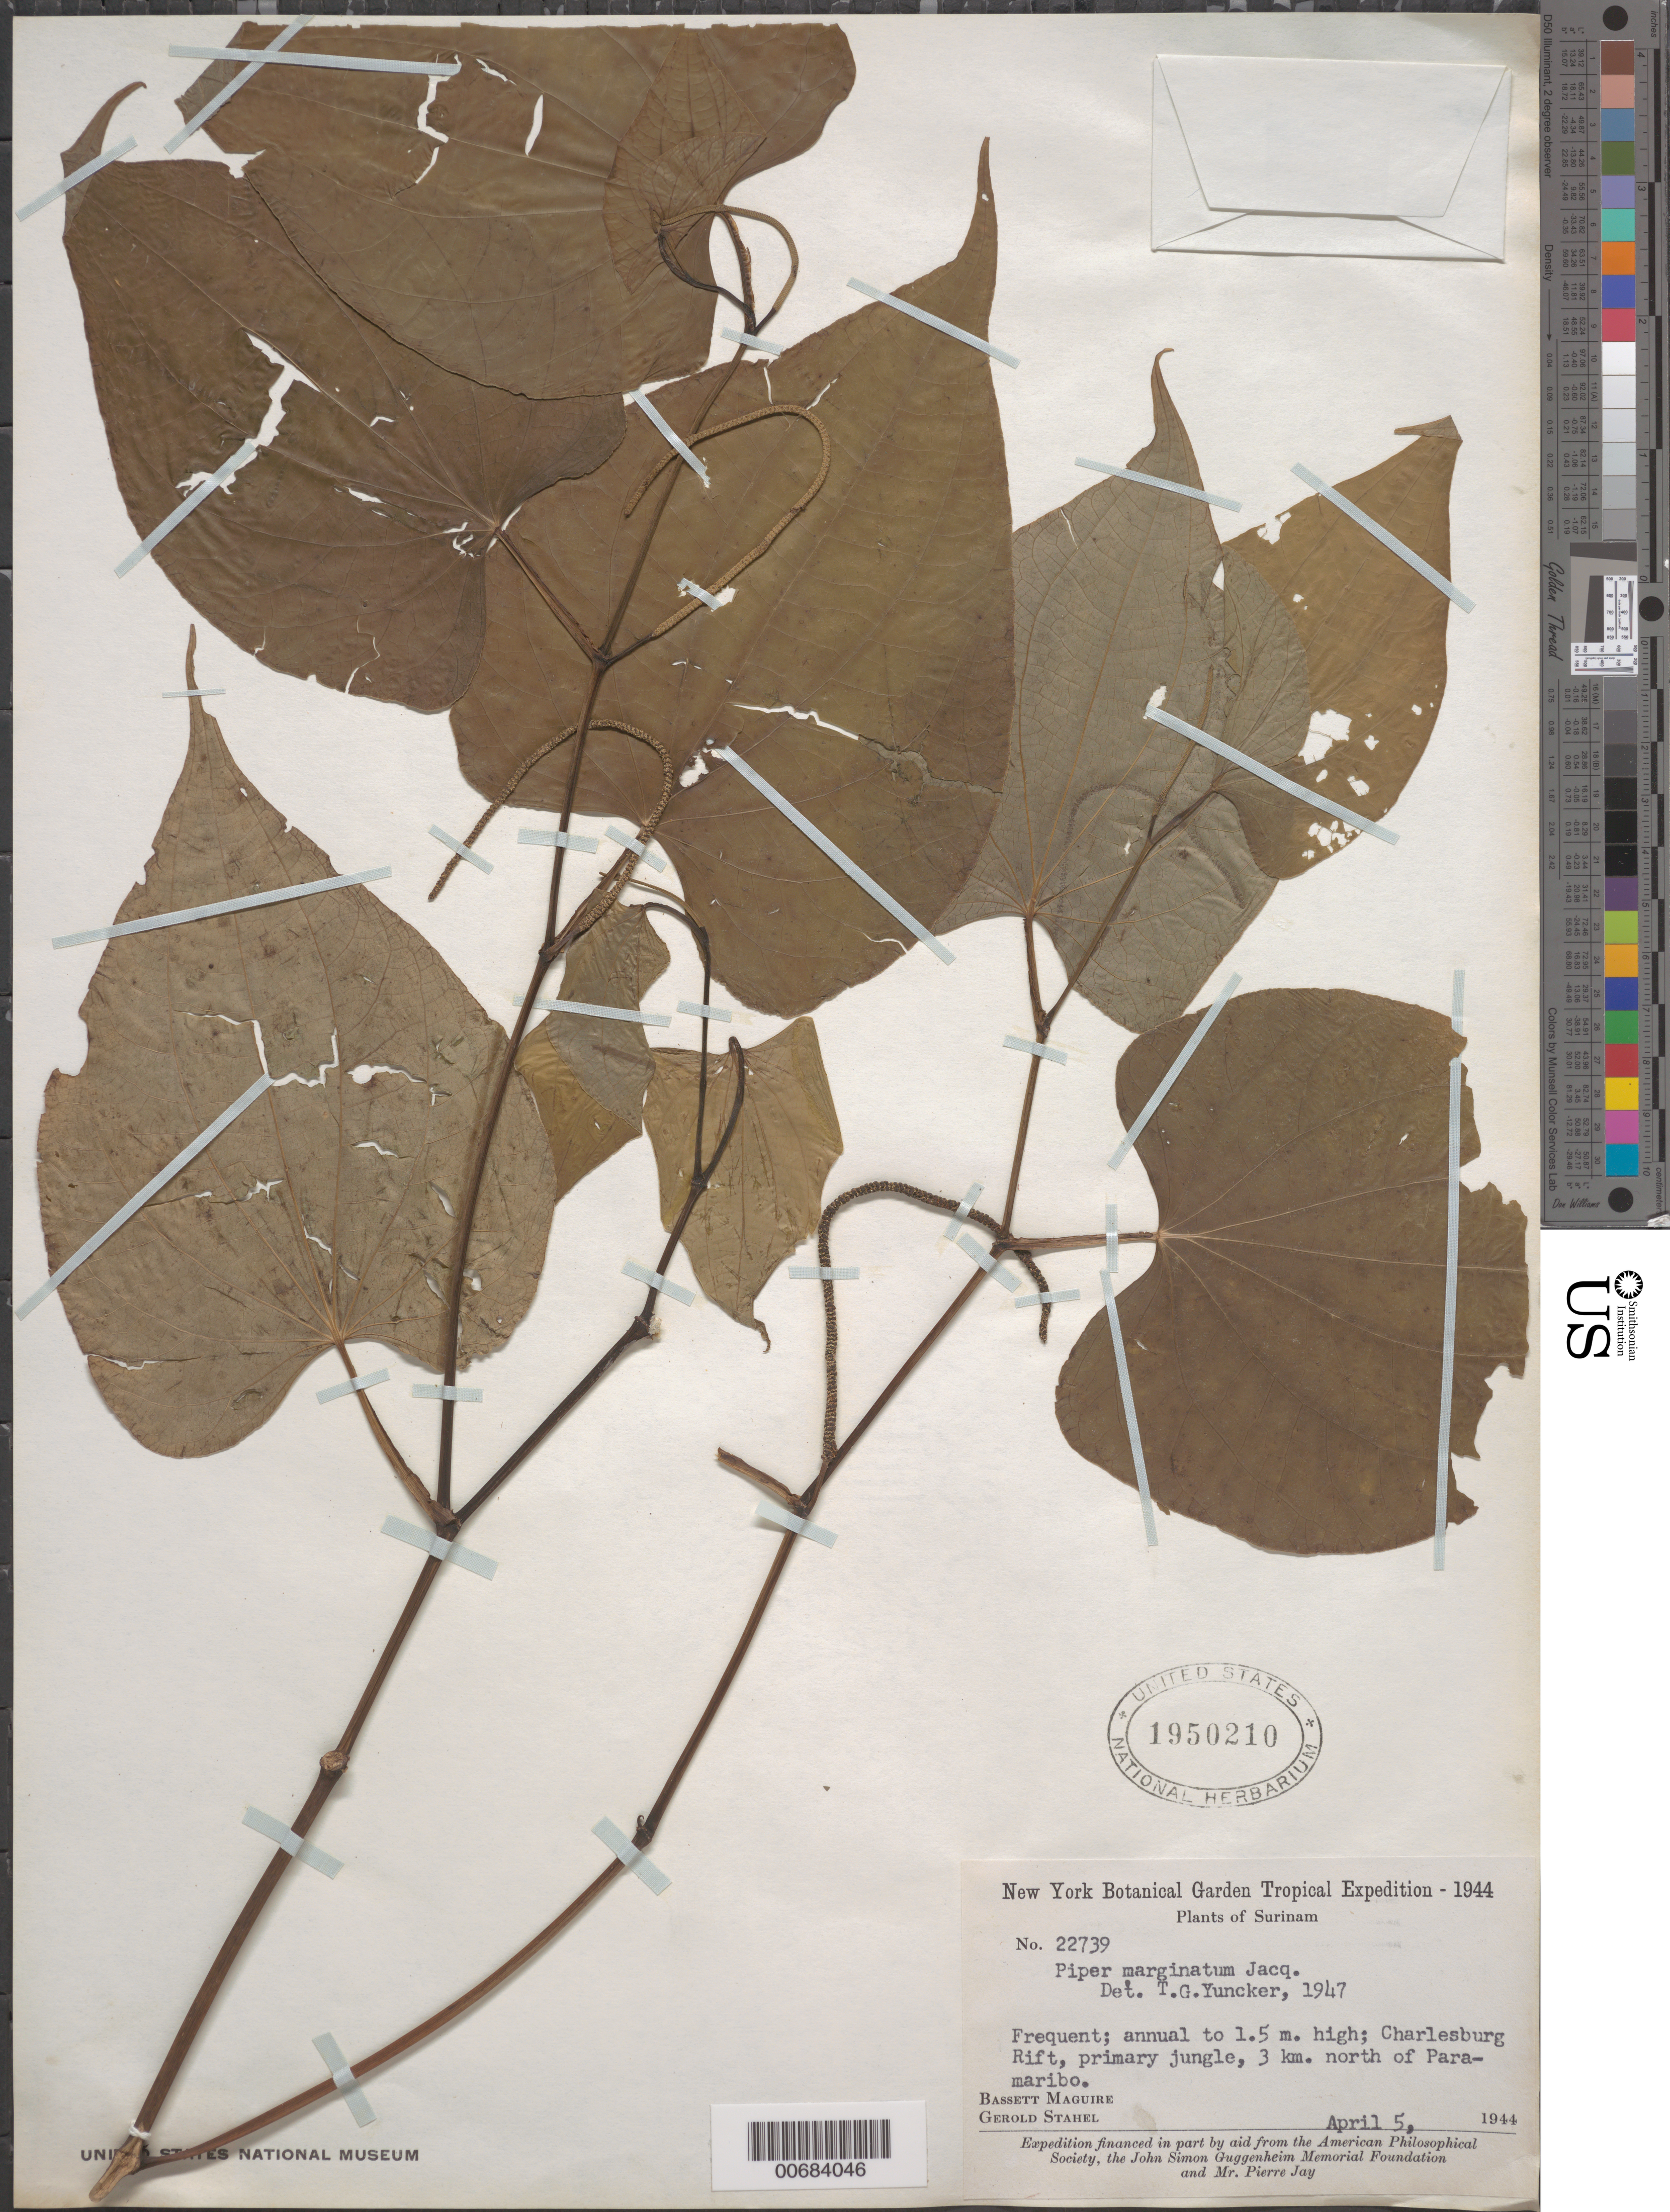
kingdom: Plantae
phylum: Tracheophyta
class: Magnoliopsida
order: Piperales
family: Piperaceae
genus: Piper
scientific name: Piper marginatum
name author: Jacq.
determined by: Yuncker, T. G.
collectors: B. Maguire & G. Stahel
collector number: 22739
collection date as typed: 5-Apr-44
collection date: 1944-04-05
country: Suriname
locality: Paramaribo, 3 km N of, Charlesburg Rift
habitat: Primary jungle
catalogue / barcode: US 1950210